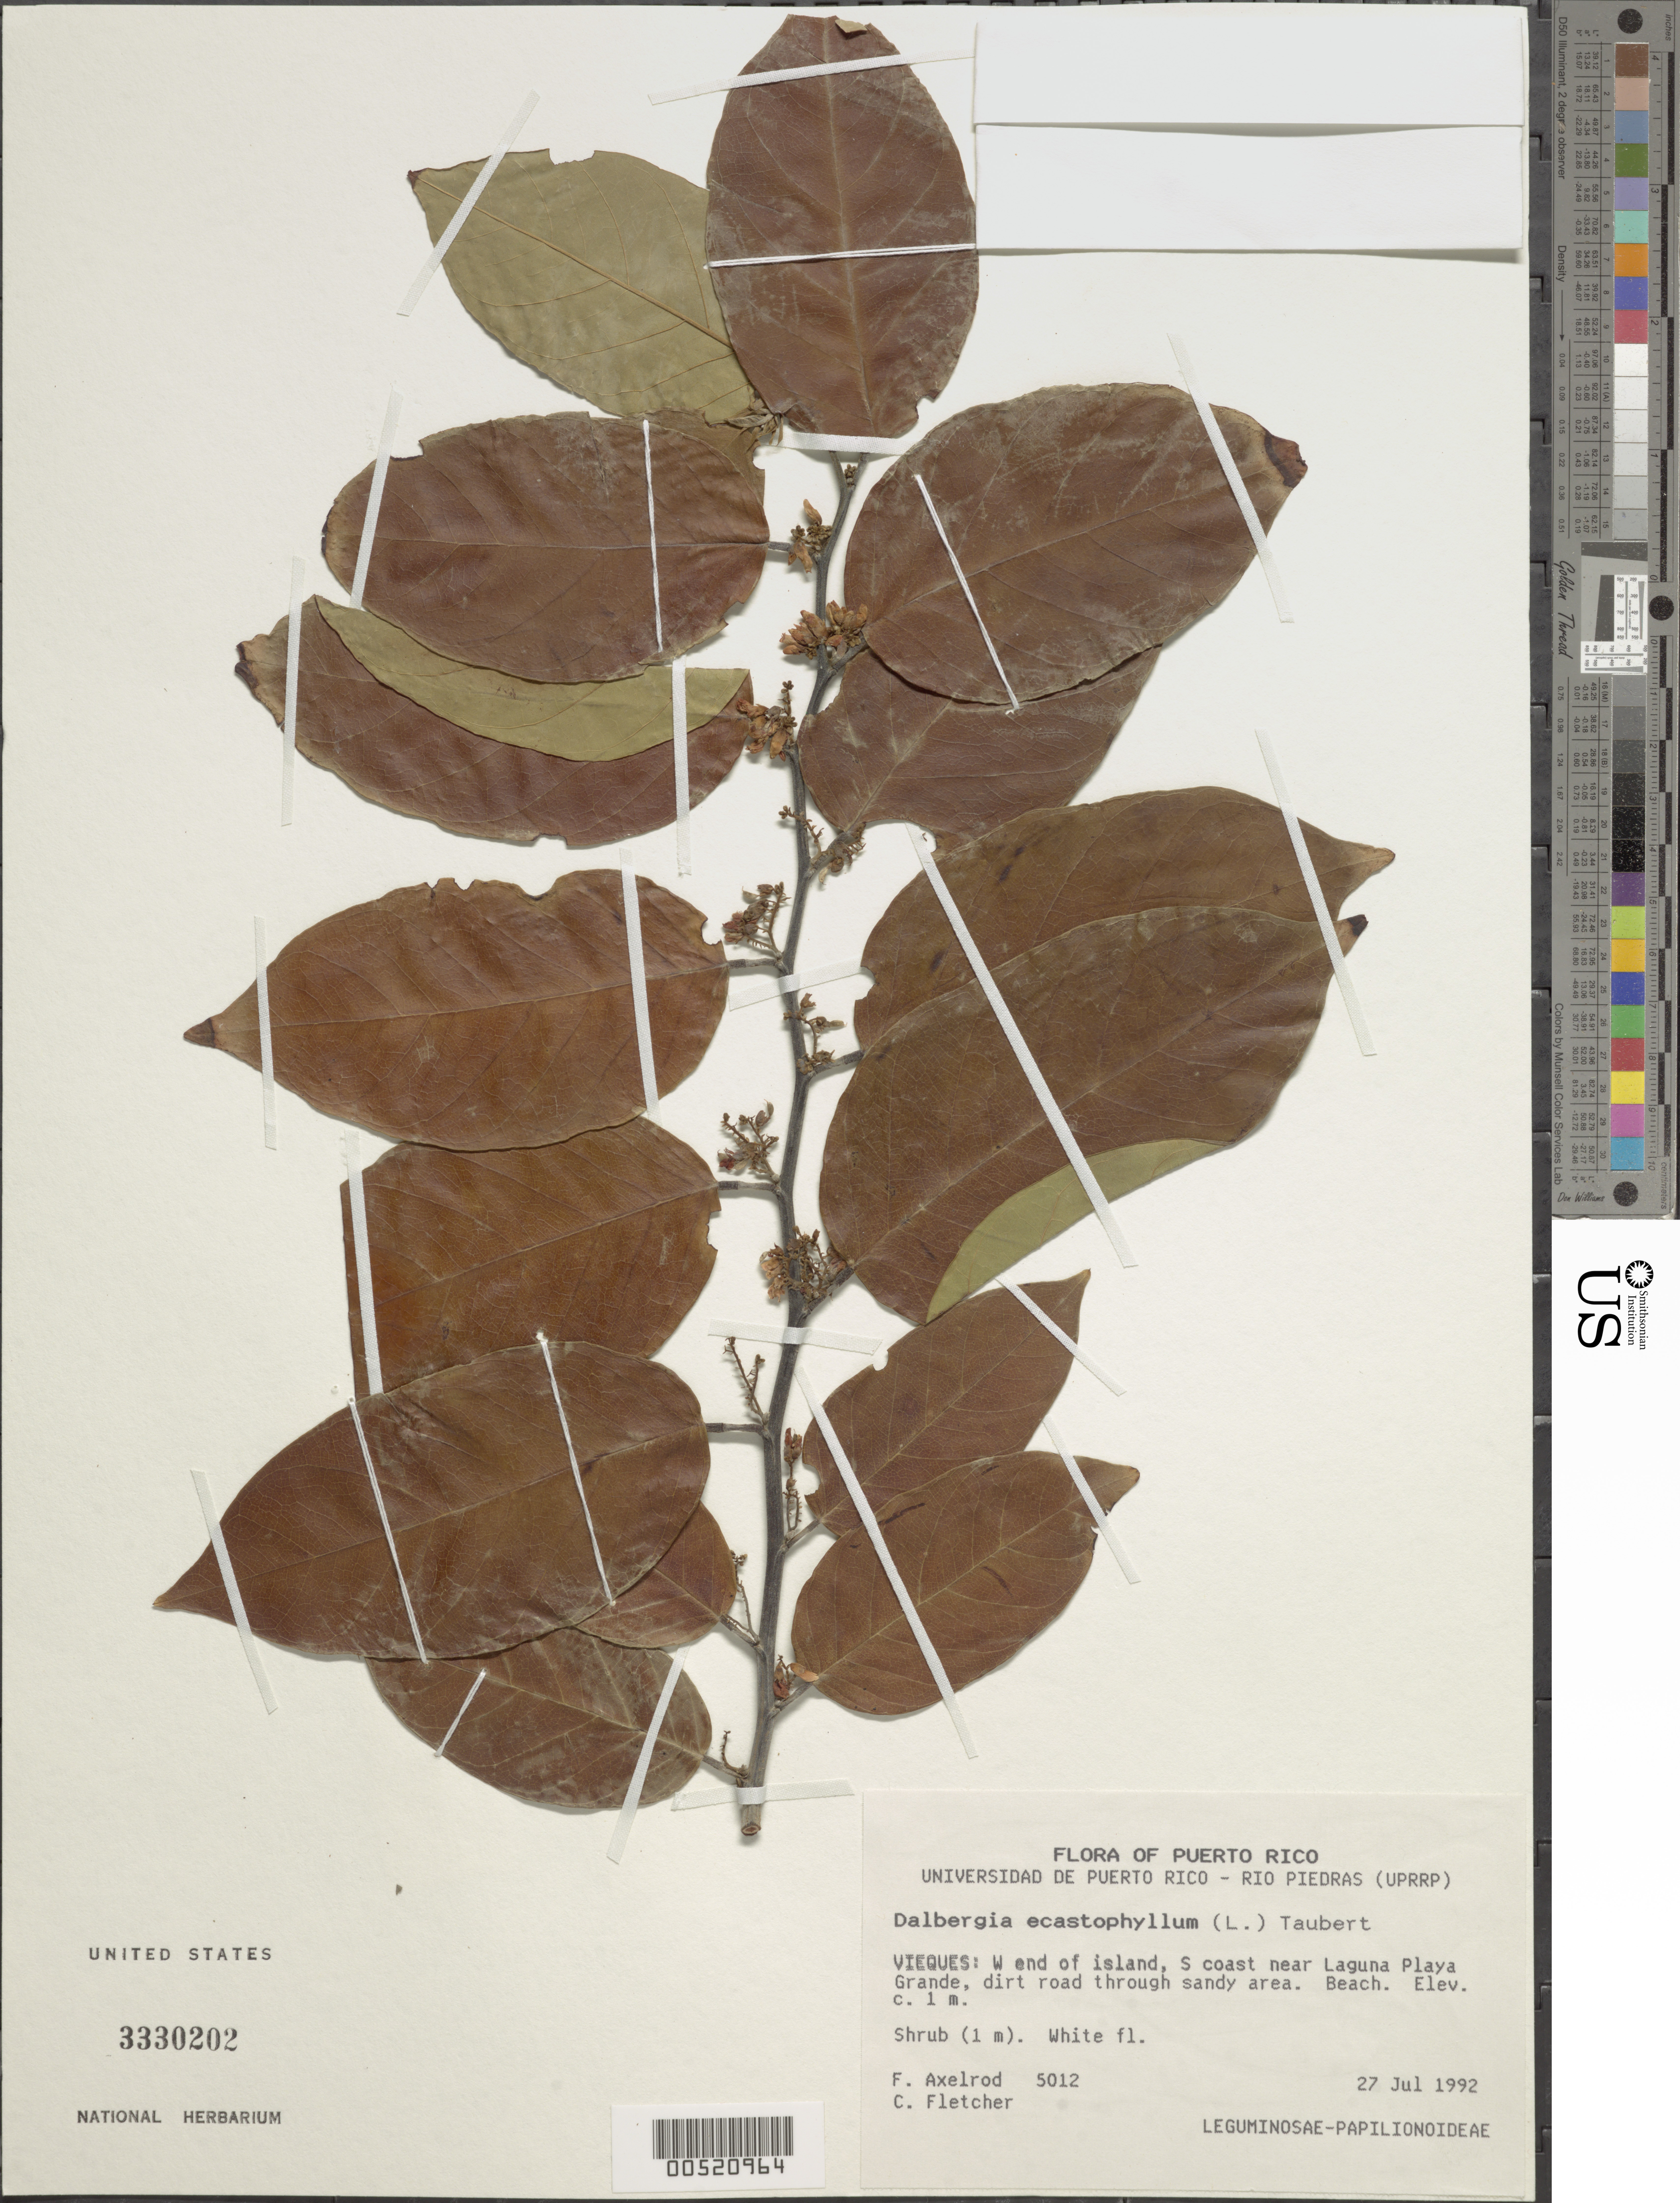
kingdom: Plantae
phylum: Tracheophyta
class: Magnoliopsida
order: Fabales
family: Fabaceae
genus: Dalbergia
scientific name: Dalbergia hecastophyllum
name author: (L.) Taub.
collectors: F. S. Axelrod & C. Fletcher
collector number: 5012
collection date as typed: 27 Jul 1992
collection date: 1992-07-27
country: Puerto Rico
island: Greater Antilles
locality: Vieques Island; W end of island, S coast near Laguna Playa Grande, dirt road through sandy area.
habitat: Beach.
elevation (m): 1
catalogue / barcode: US 3330202